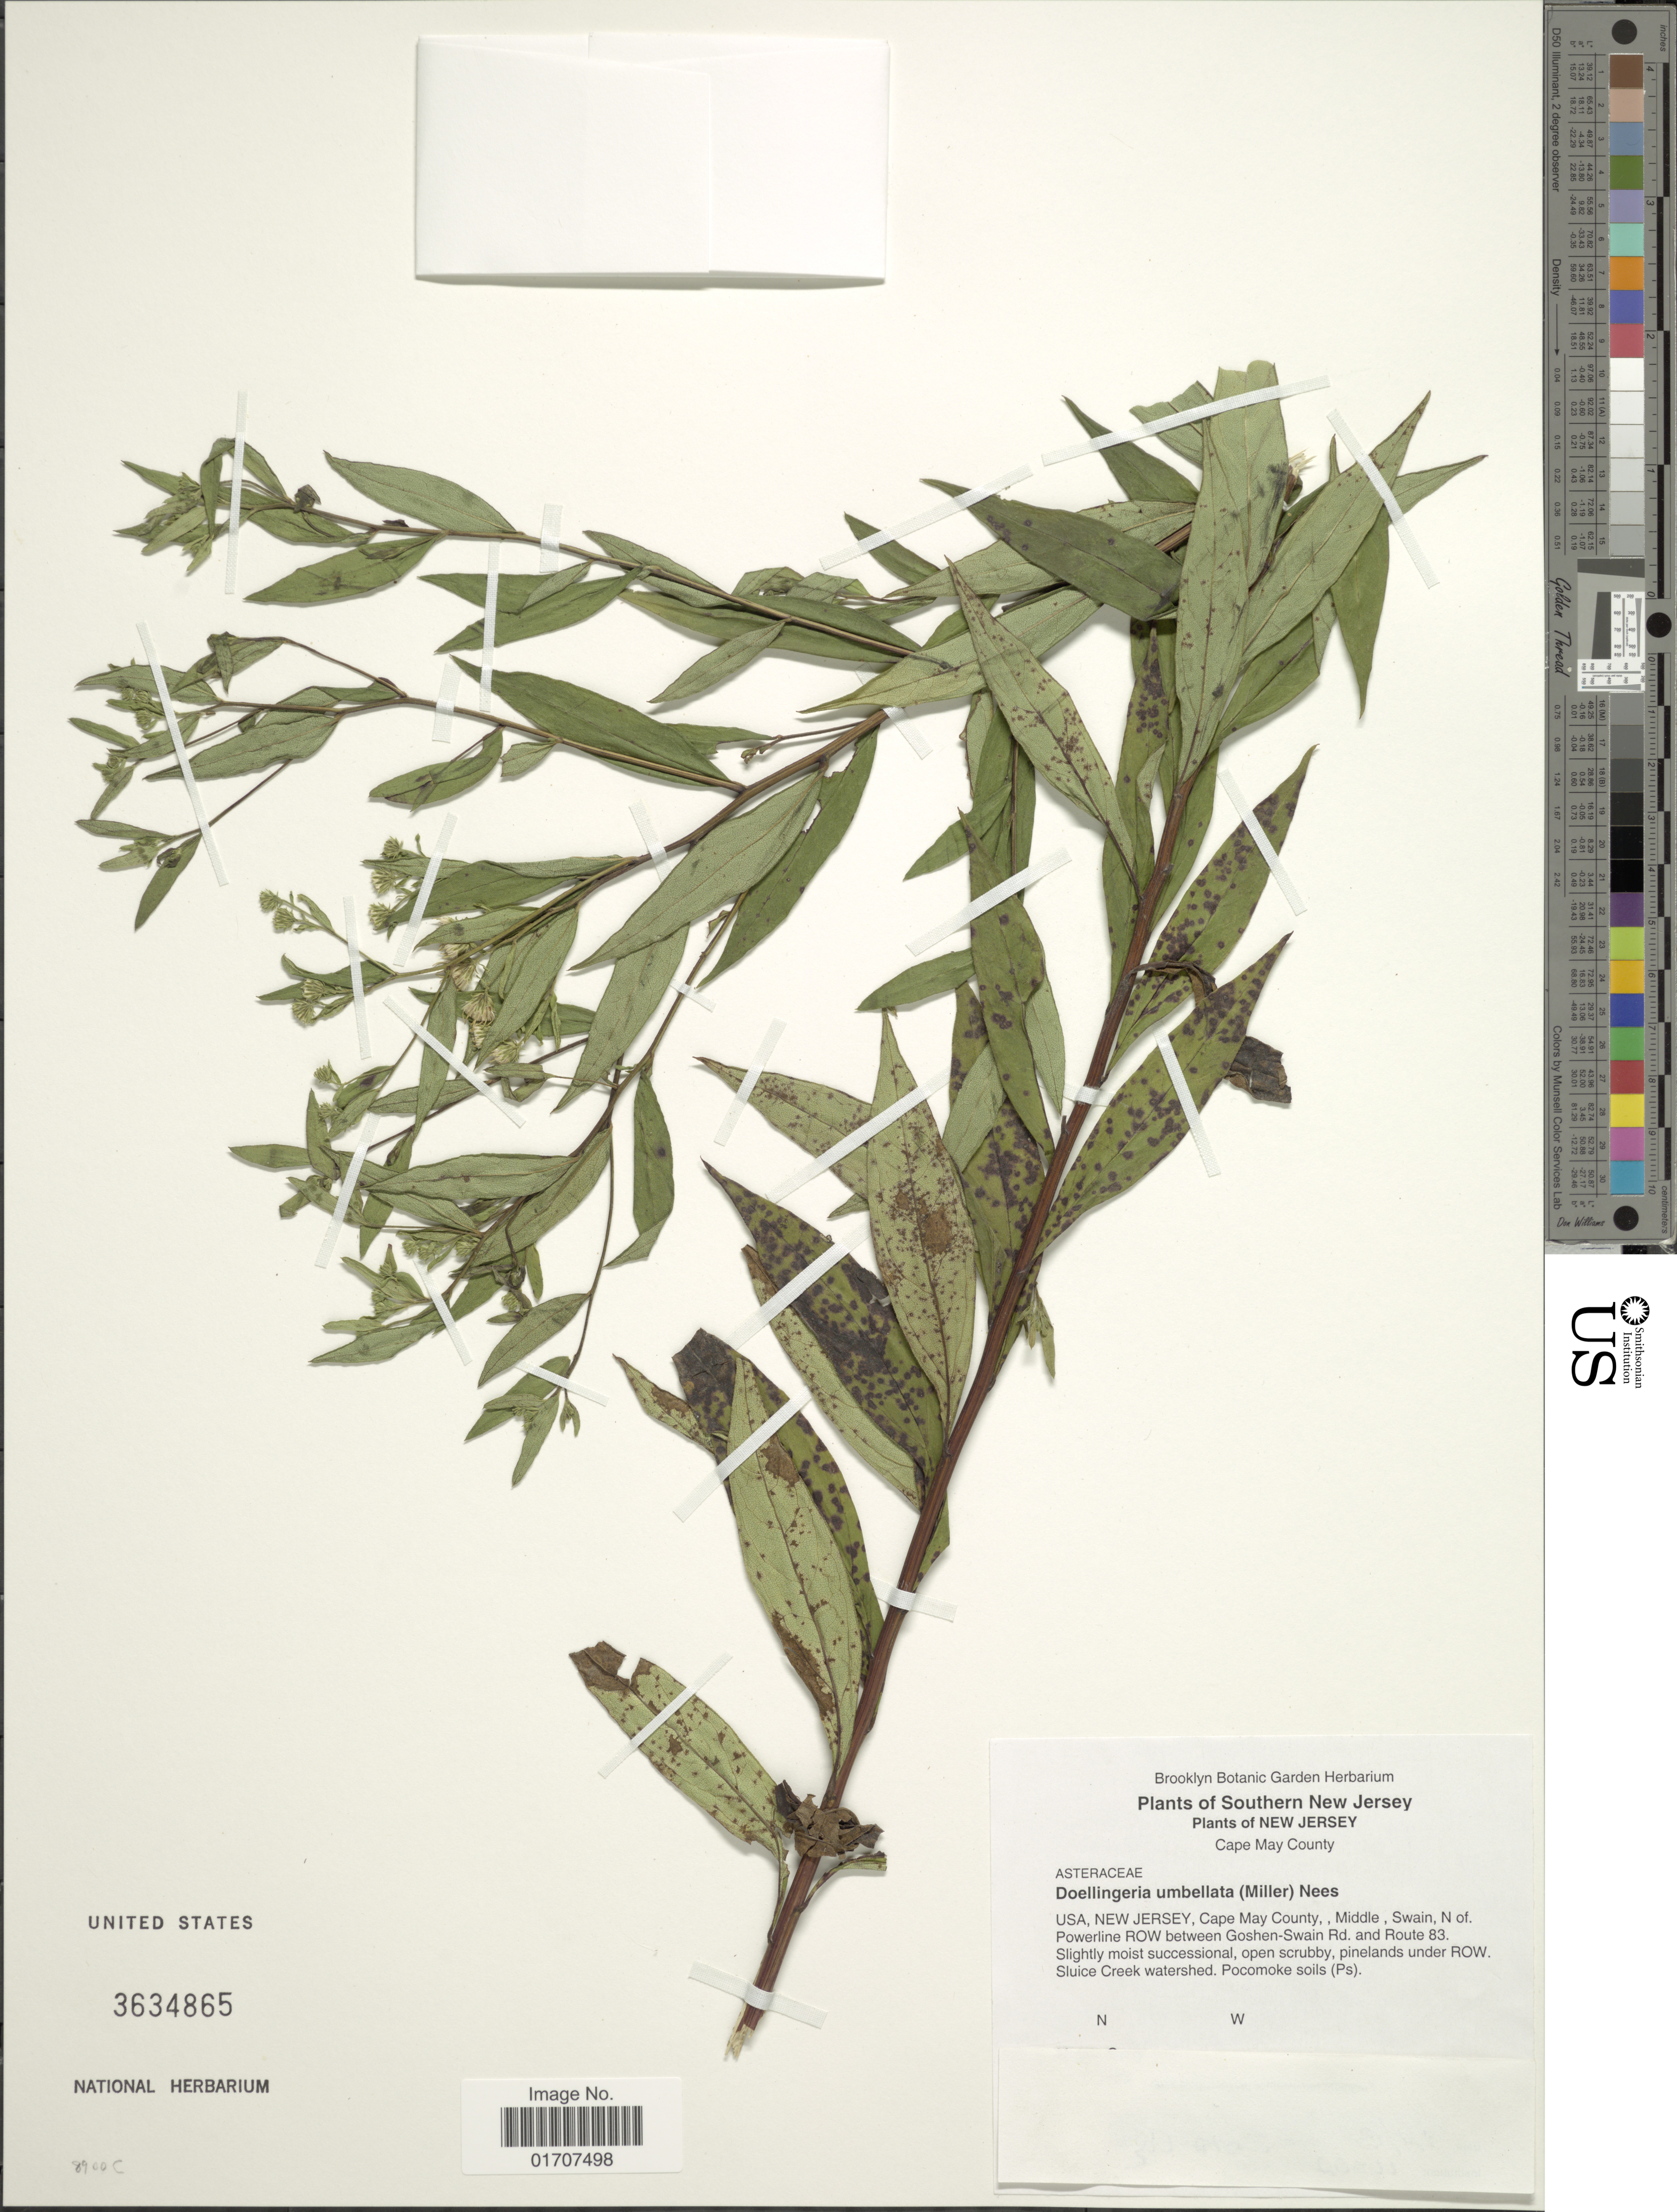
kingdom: Plantae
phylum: Tracheophyta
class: Magnoliopsida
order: Asterales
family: Asteraceae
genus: Doellingeria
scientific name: Doellingeria umbellata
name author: (Mill.) Nees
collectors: Brooklyn Botanic Garden Herbarium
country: United States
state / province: New Jersey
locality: Southern New Jersey, Cape May County, Middle Swain, N of. Powerline ROW between Goshen-Swain Rd. and Route 83. Sluice Creek watershed, Pocomoke soils (Ps)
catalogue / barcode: US 3634865